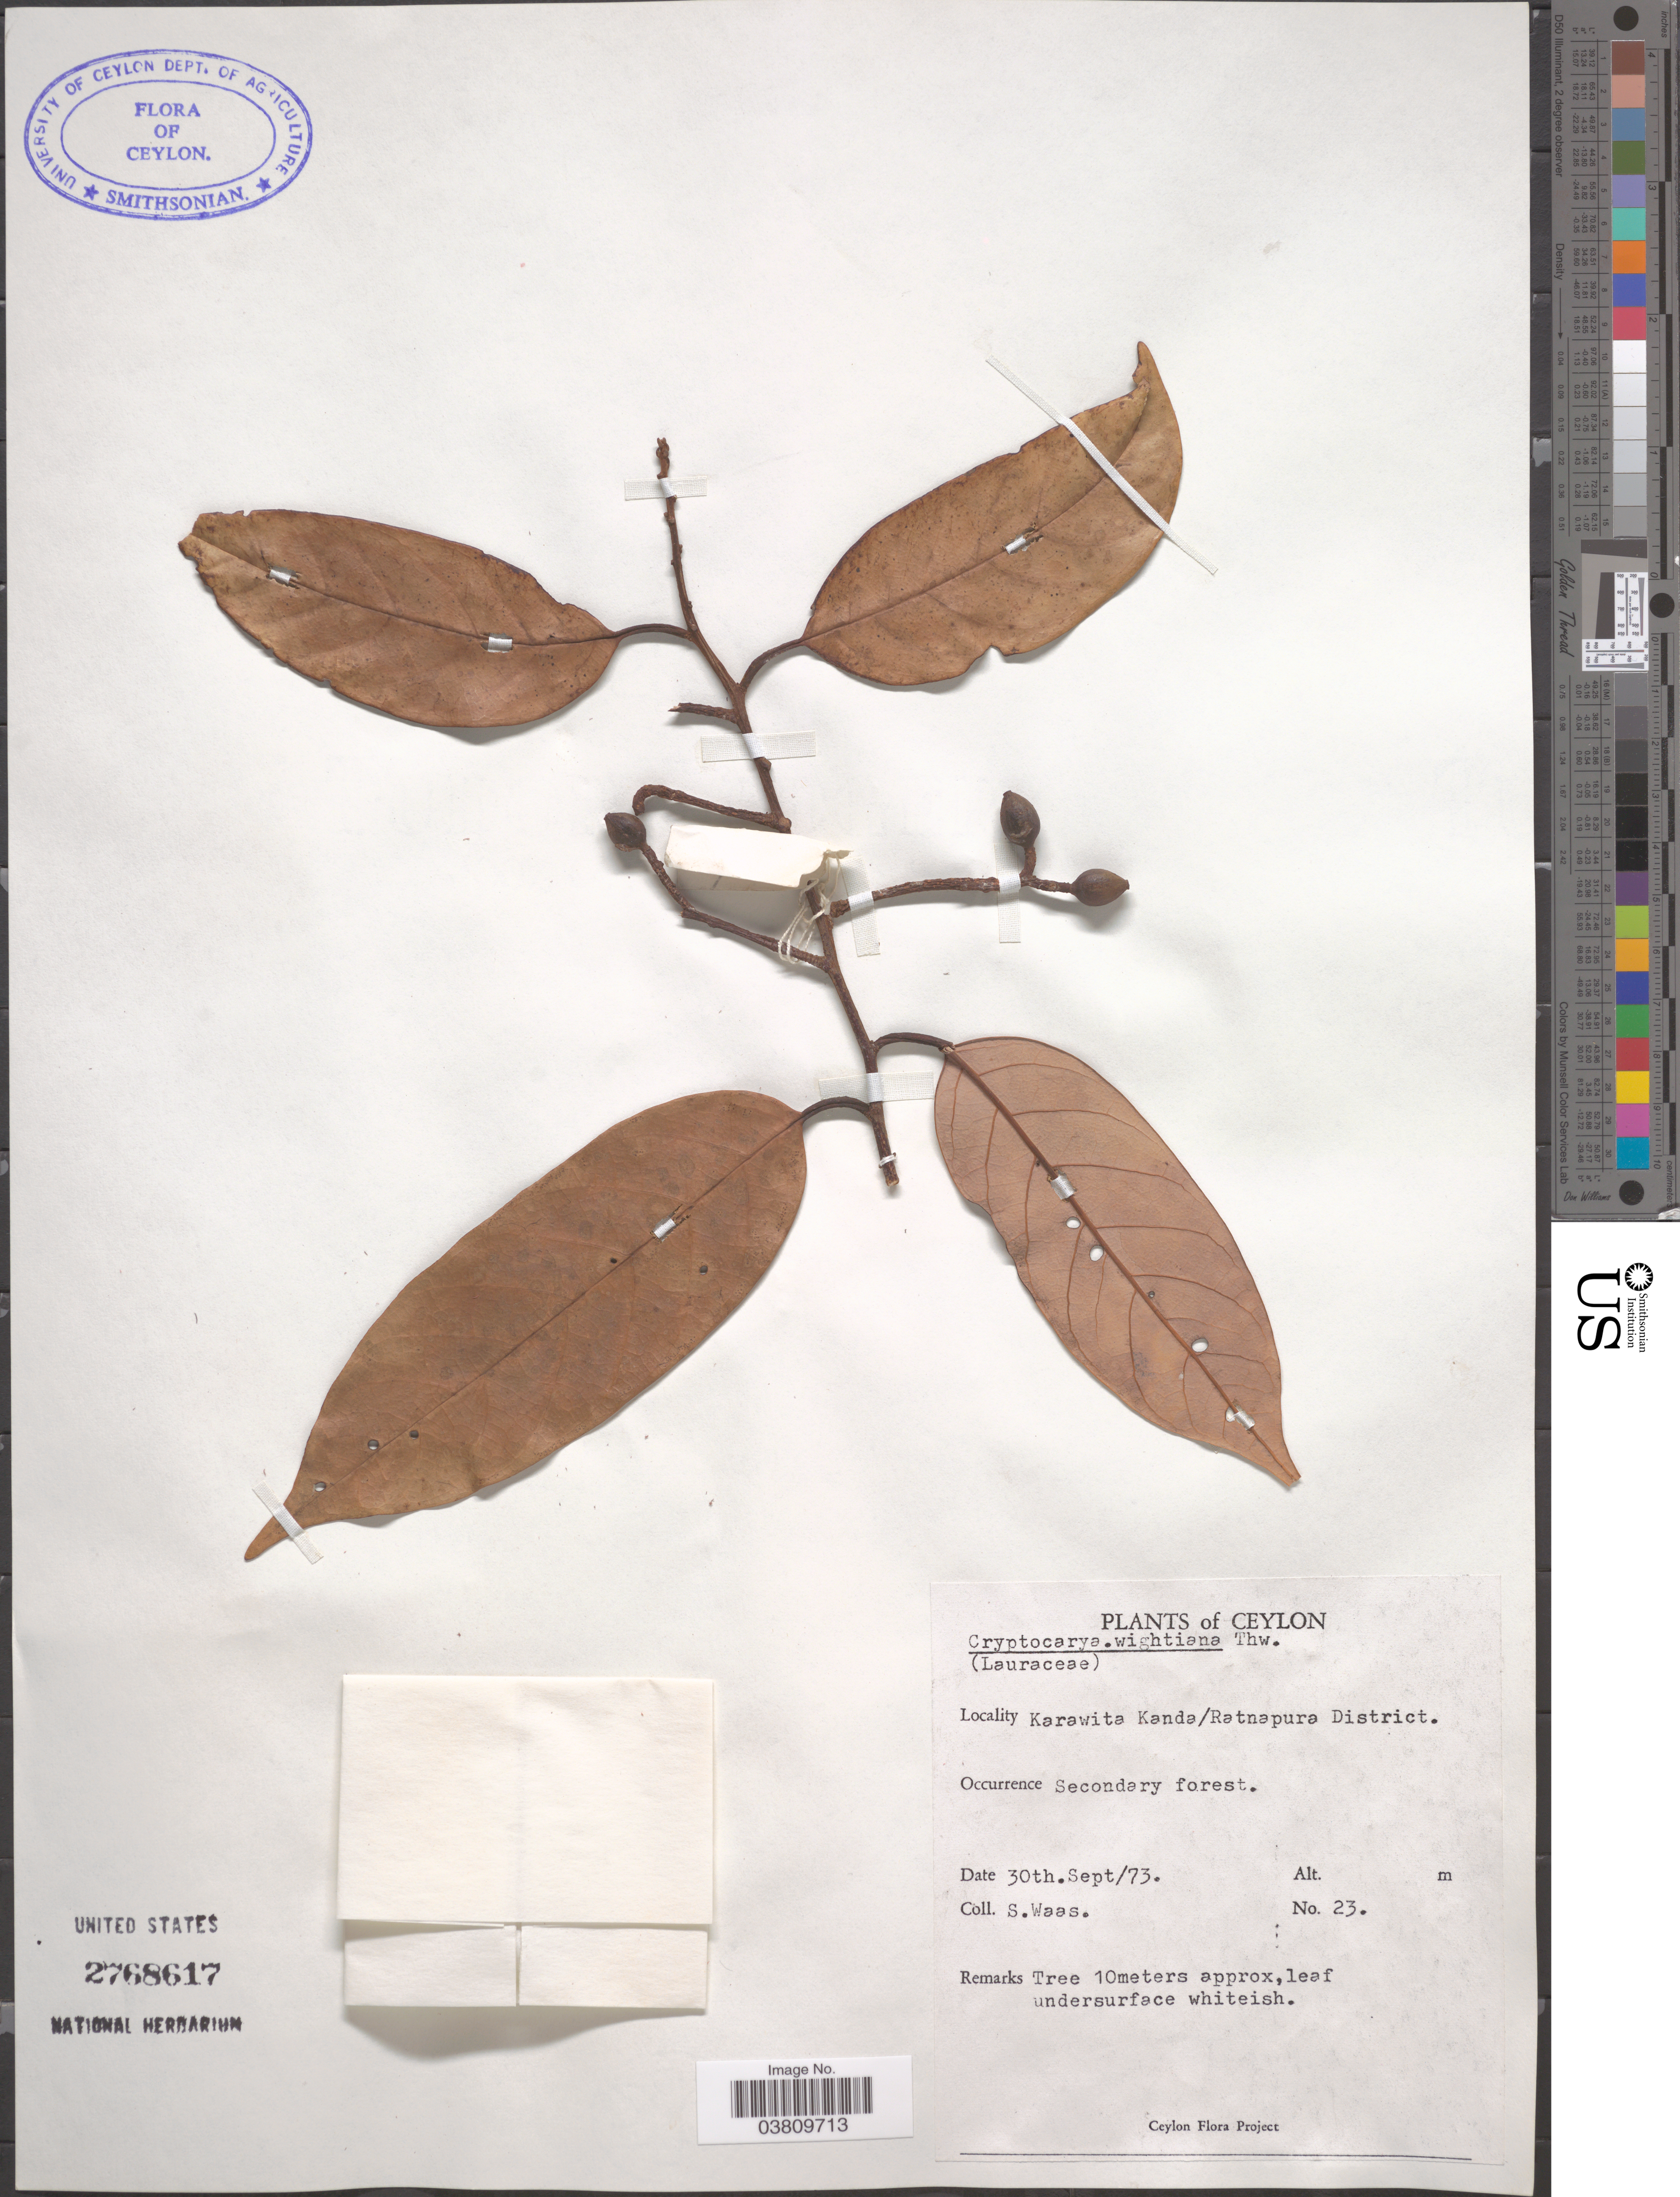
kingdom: Plantae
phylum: Tracheophyta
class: Magnoliopsida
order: Laurales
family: Lauraceae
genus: Cryptocarya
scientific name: Cryptocarya wightiana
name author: Thwaites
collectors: S. Waas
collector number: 23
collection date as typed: Transcribed d/m/y: 30/9/73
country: Sri Lanka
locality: Ceylon. Karawita Kanda/Ratnapura District.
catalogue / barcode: US 2768617